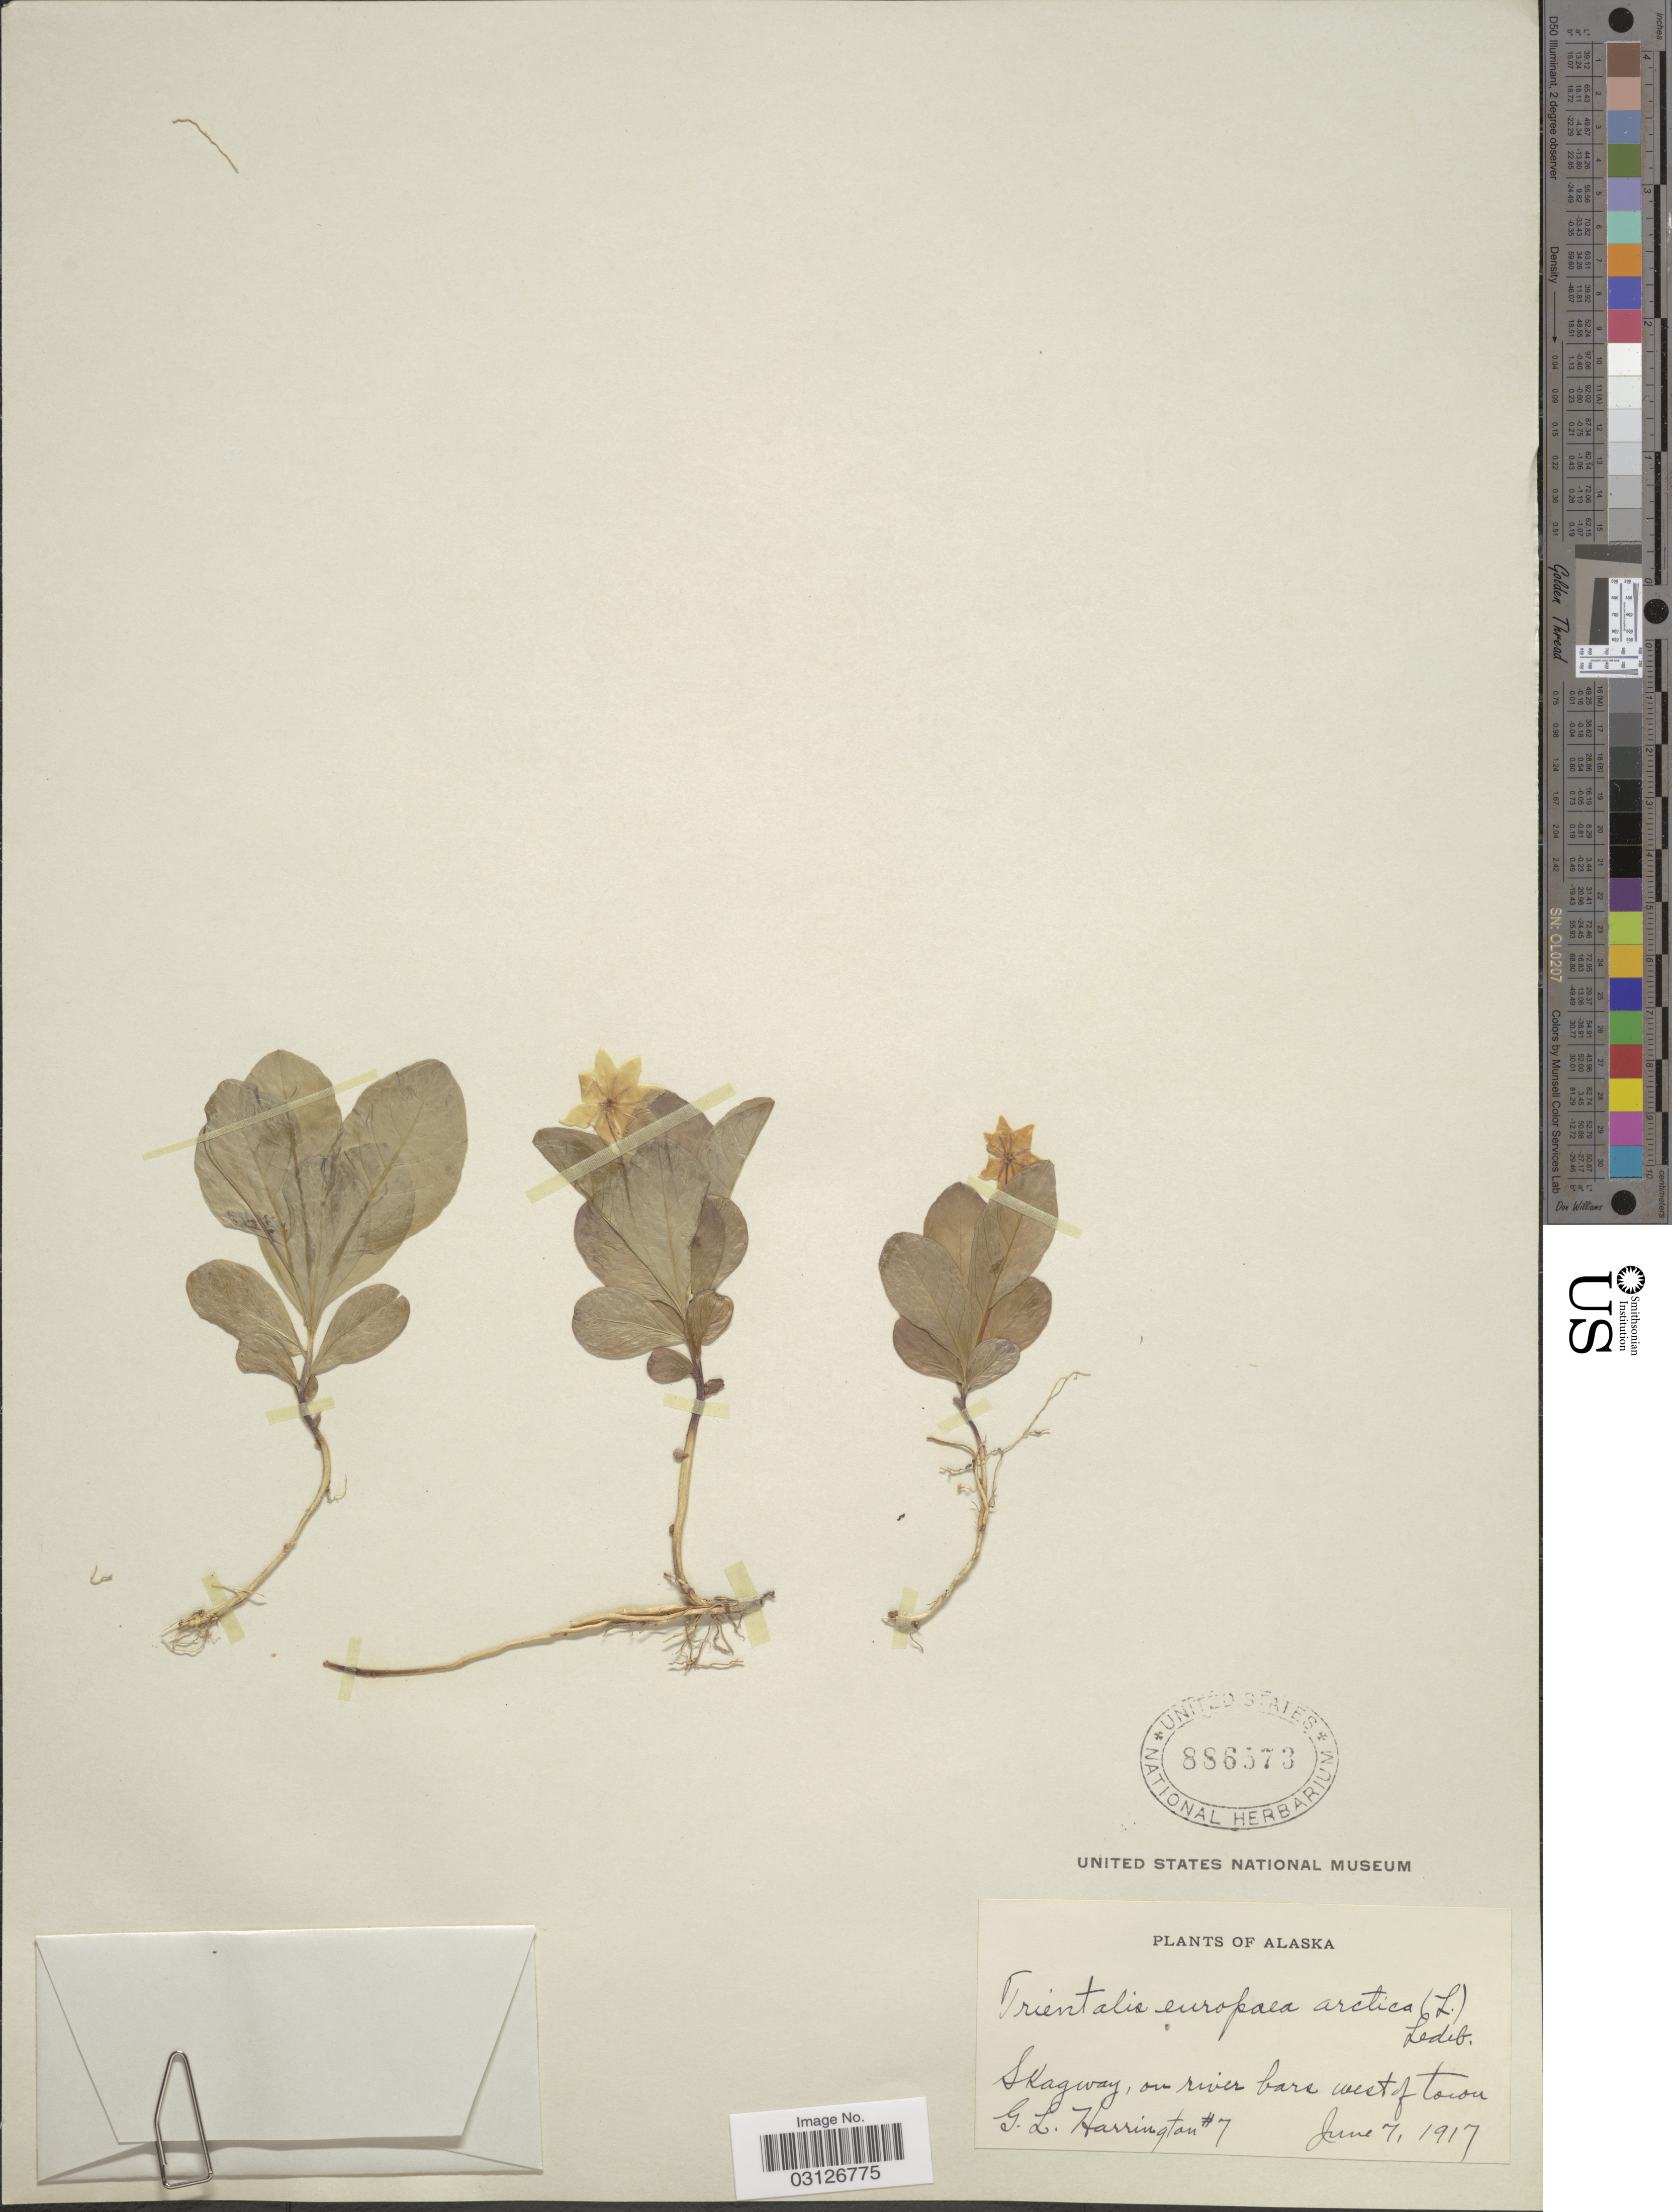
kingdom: Plantae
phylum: Tracheophyta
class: Magnoliopsida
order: Ericales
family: Primulaceae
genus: Trientalis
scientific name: Trientalis europaea subsp. arctica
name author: (Fisch. ex Hook.) Hultén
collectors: G. Harrington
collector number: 7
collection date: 1917-06-07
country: United States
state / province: Alaska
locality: Skagway, on river bars west of town.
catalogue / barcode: US 886573